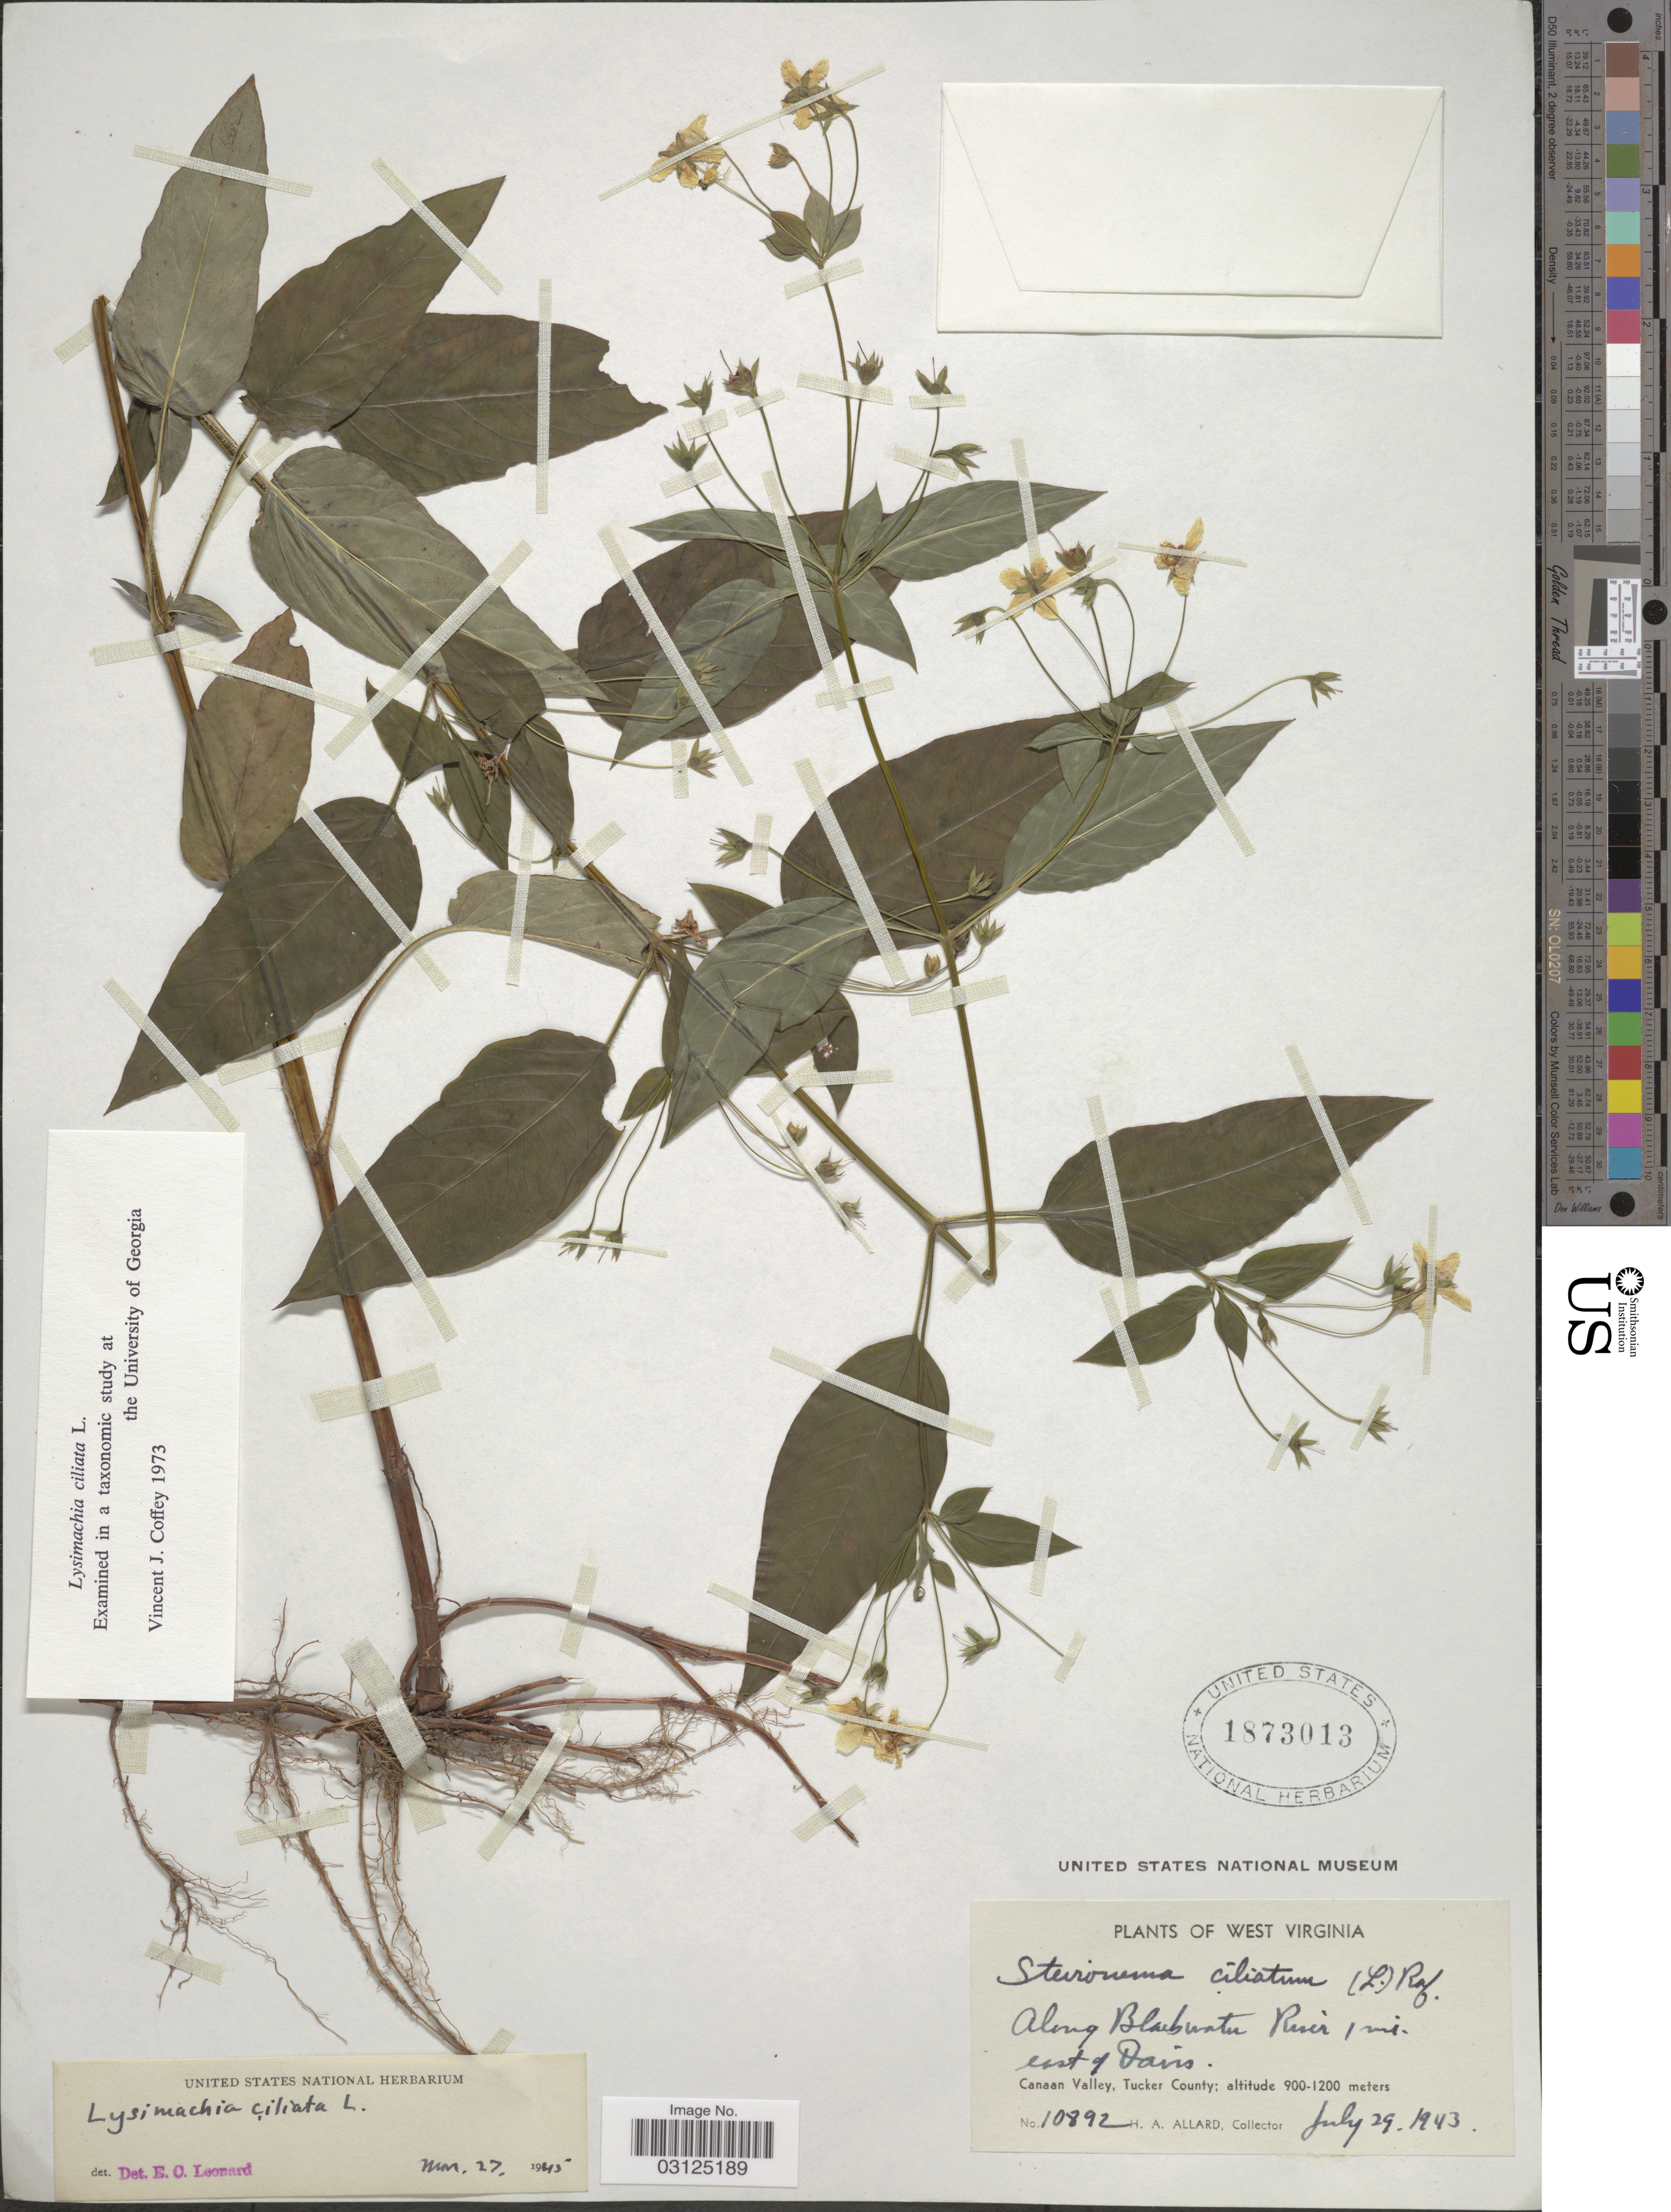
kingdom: Plantae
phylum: Tracheophyta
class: Magnoliopsida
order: Ericales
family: Primulaceae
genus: Lysimachia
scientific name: Lysimachia ciliata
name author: L.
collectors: H. A. Allard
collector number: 10892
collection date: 1943-07-29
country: United States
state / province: West Virginia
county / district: Tucker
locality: Along Blackwater River 1 mi. east of Davis. Canaan Valley, Tucker County.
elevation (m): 900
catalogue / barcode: US 1873013